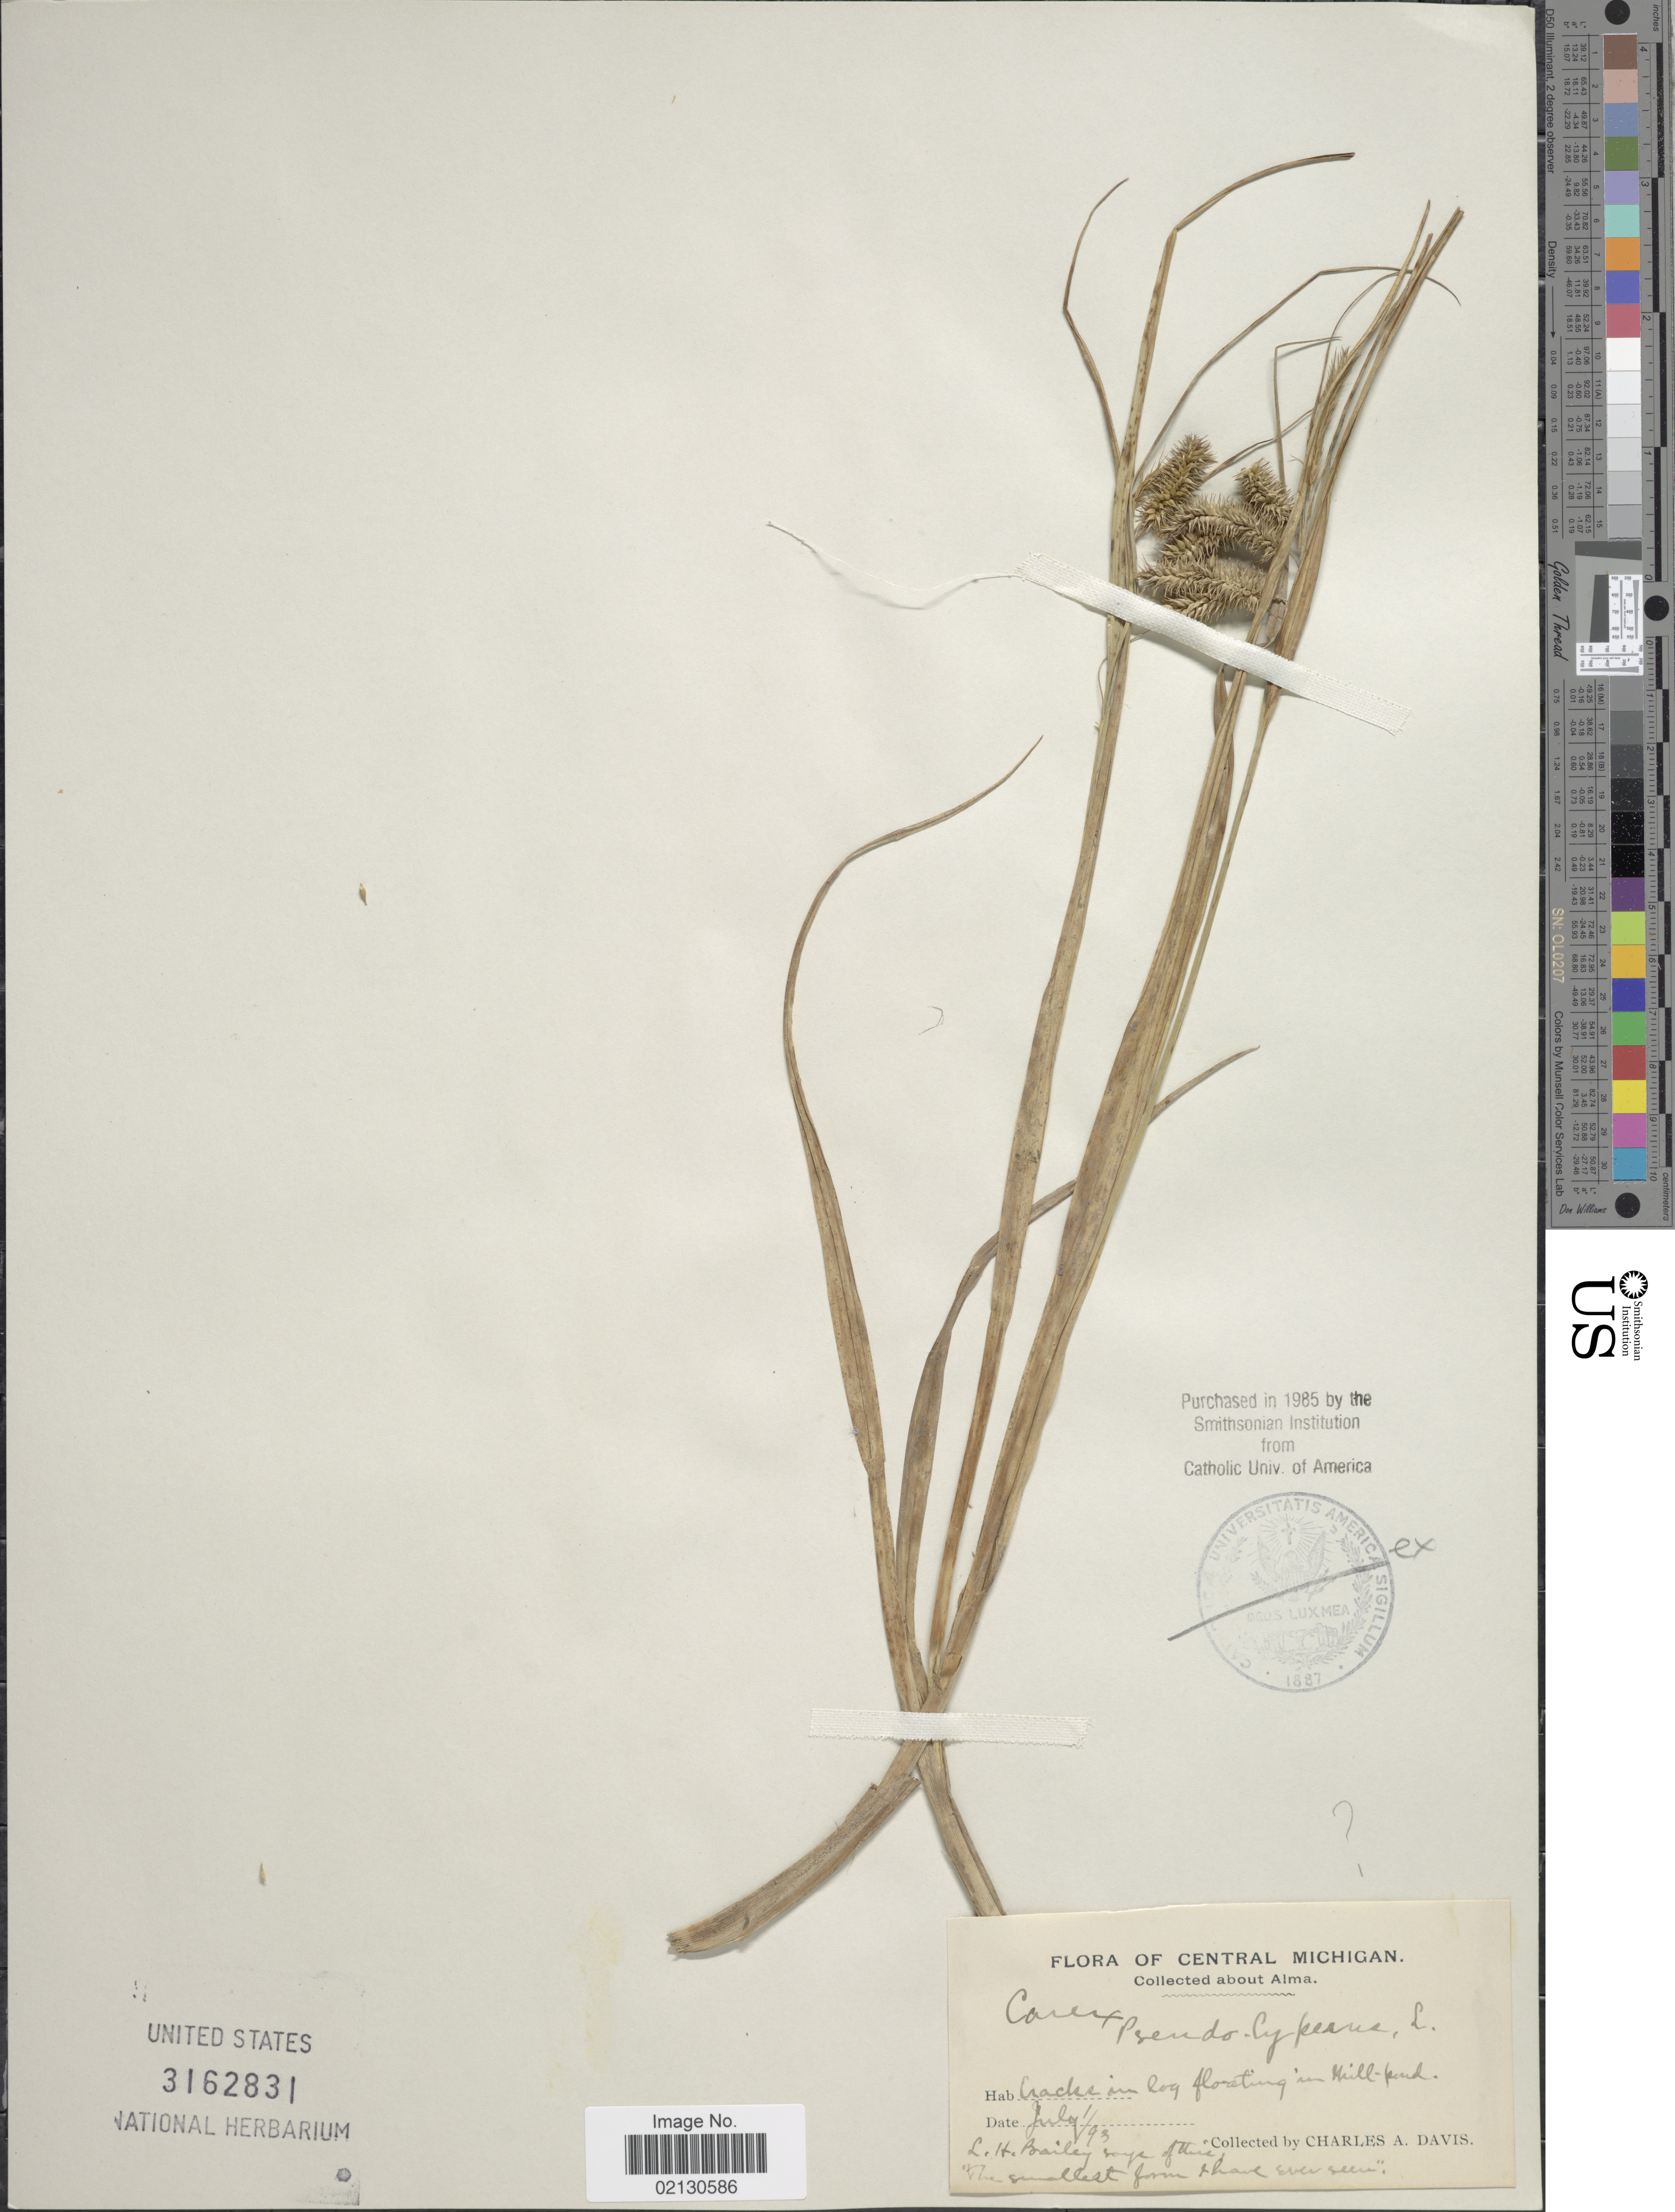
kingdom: Plantae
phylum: Tracheophyta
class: Liliopsida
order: Poales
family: Cyperaceae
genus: Carex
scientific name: Carex pseudocyperus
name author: L.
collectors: C. Davis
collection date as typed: Transcribed d/m/y: 1/7/93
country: United States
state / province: Michigan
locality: Central Michigan. About Alma. Cracks in log floating in Mill-pond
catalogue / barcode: US 3162831